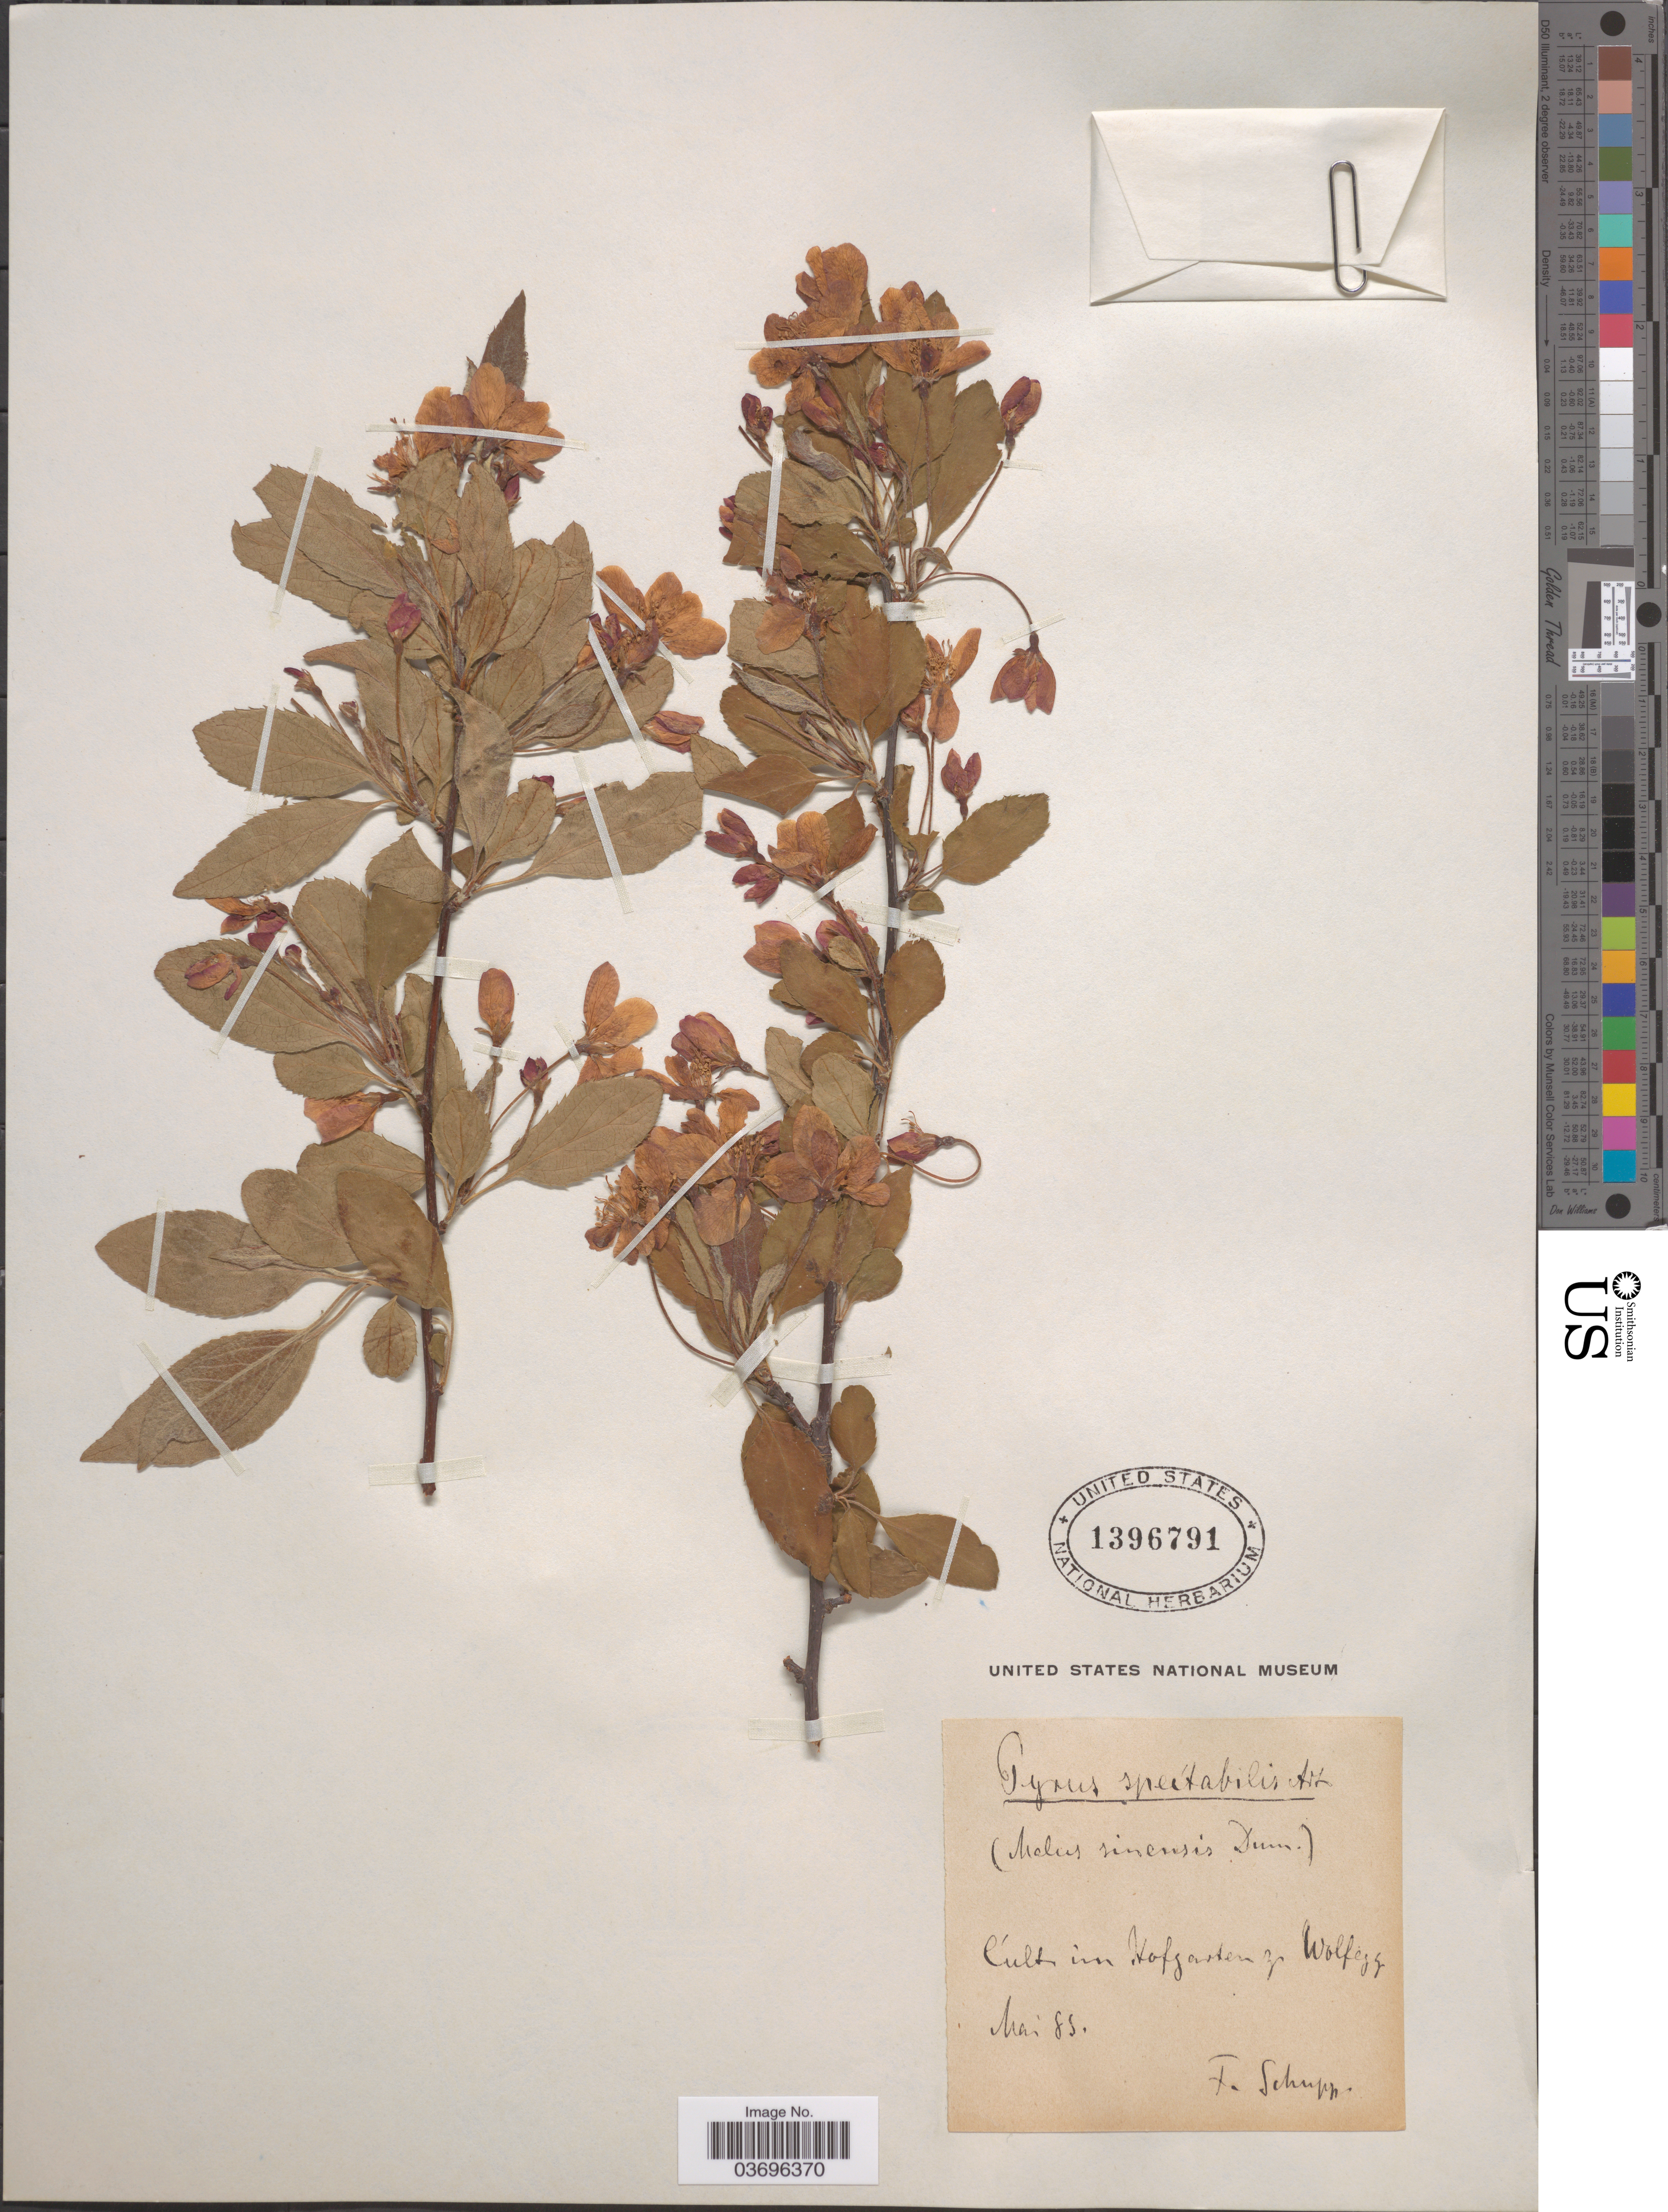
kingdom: Plantae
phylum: Tracheophyta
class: Magnoliopsida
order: Rosales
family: Rosaceae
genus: Pyrus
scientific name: Pyrus spectabilis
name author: Aiton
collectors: F. Schupp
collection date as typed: Transcribed d/m/y: /5/85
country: Germany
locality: Hofgarten [illegible text] Wolfegg.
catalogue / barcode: US 1396791